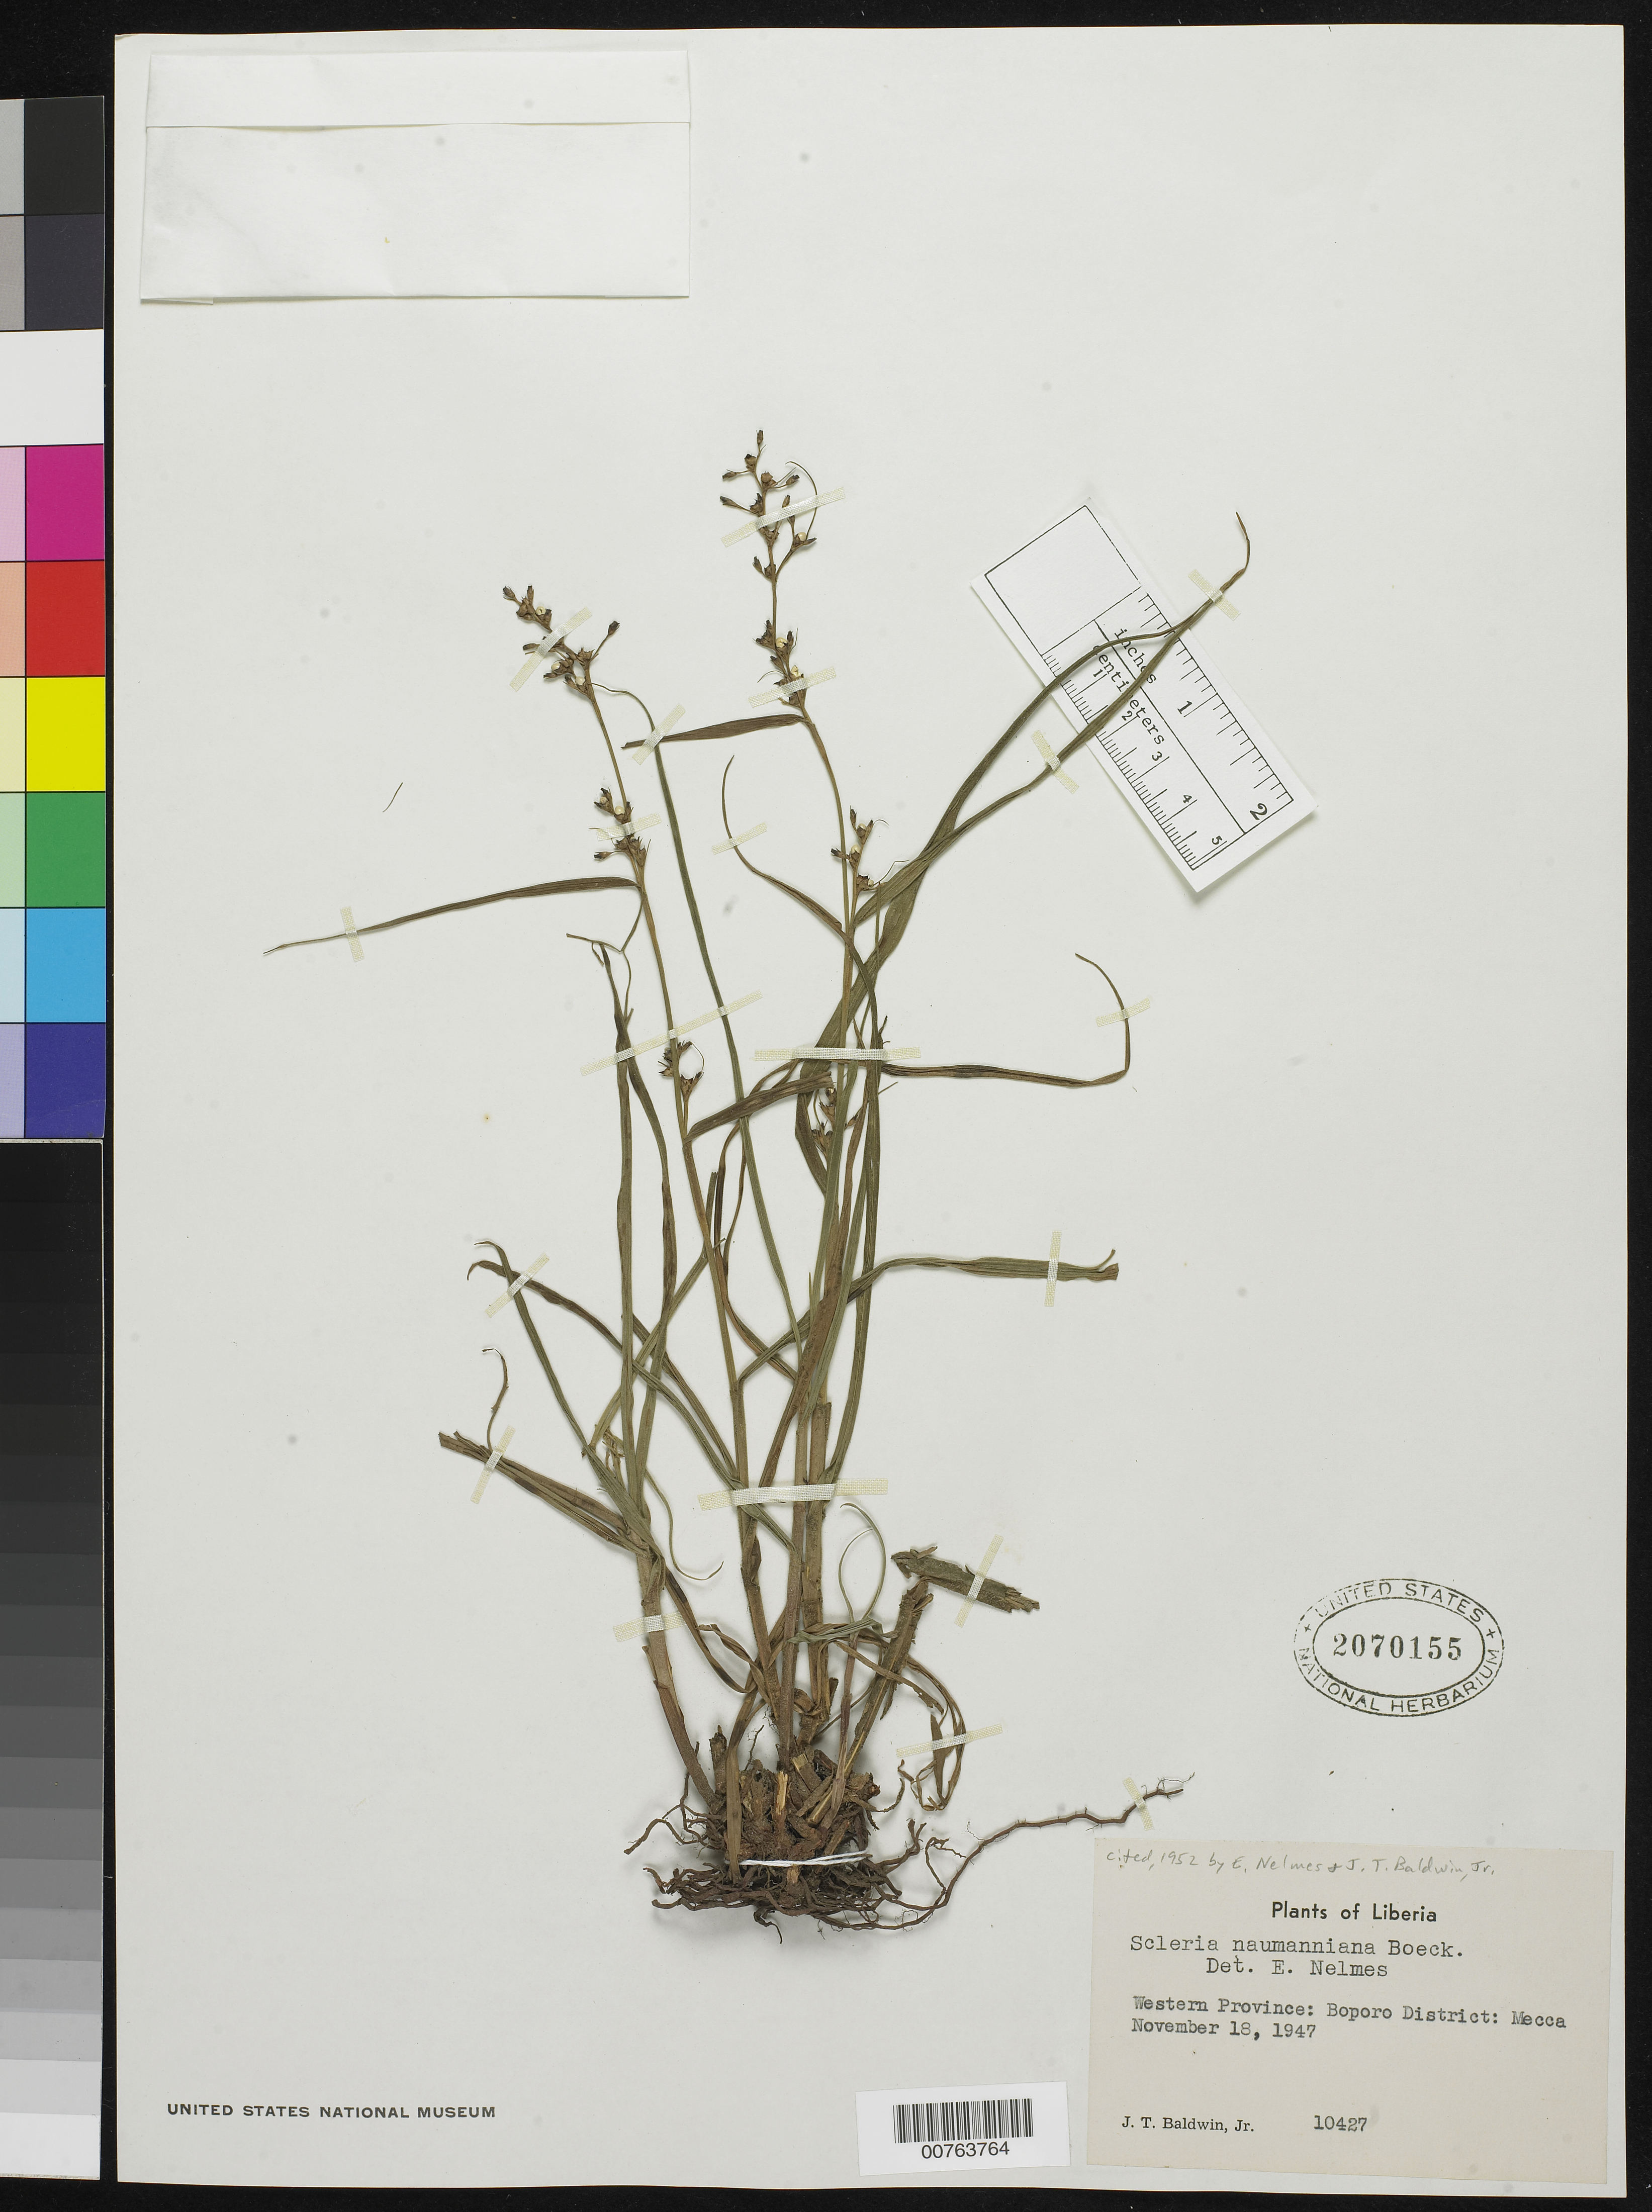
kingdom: Plantae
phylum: Tracheophyta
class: Liliopsida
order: Poales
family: Cyperaceae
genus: Scleria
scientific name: Scleria naumanniana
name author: Boeckeler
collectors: J. T. Baldwin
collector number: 10427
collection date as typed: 18 Nov 1947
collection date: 1947-11-18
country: Liberia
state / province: Gbarpolu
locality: Western Province: Boporo District, Mecca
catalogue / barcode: US 2070155